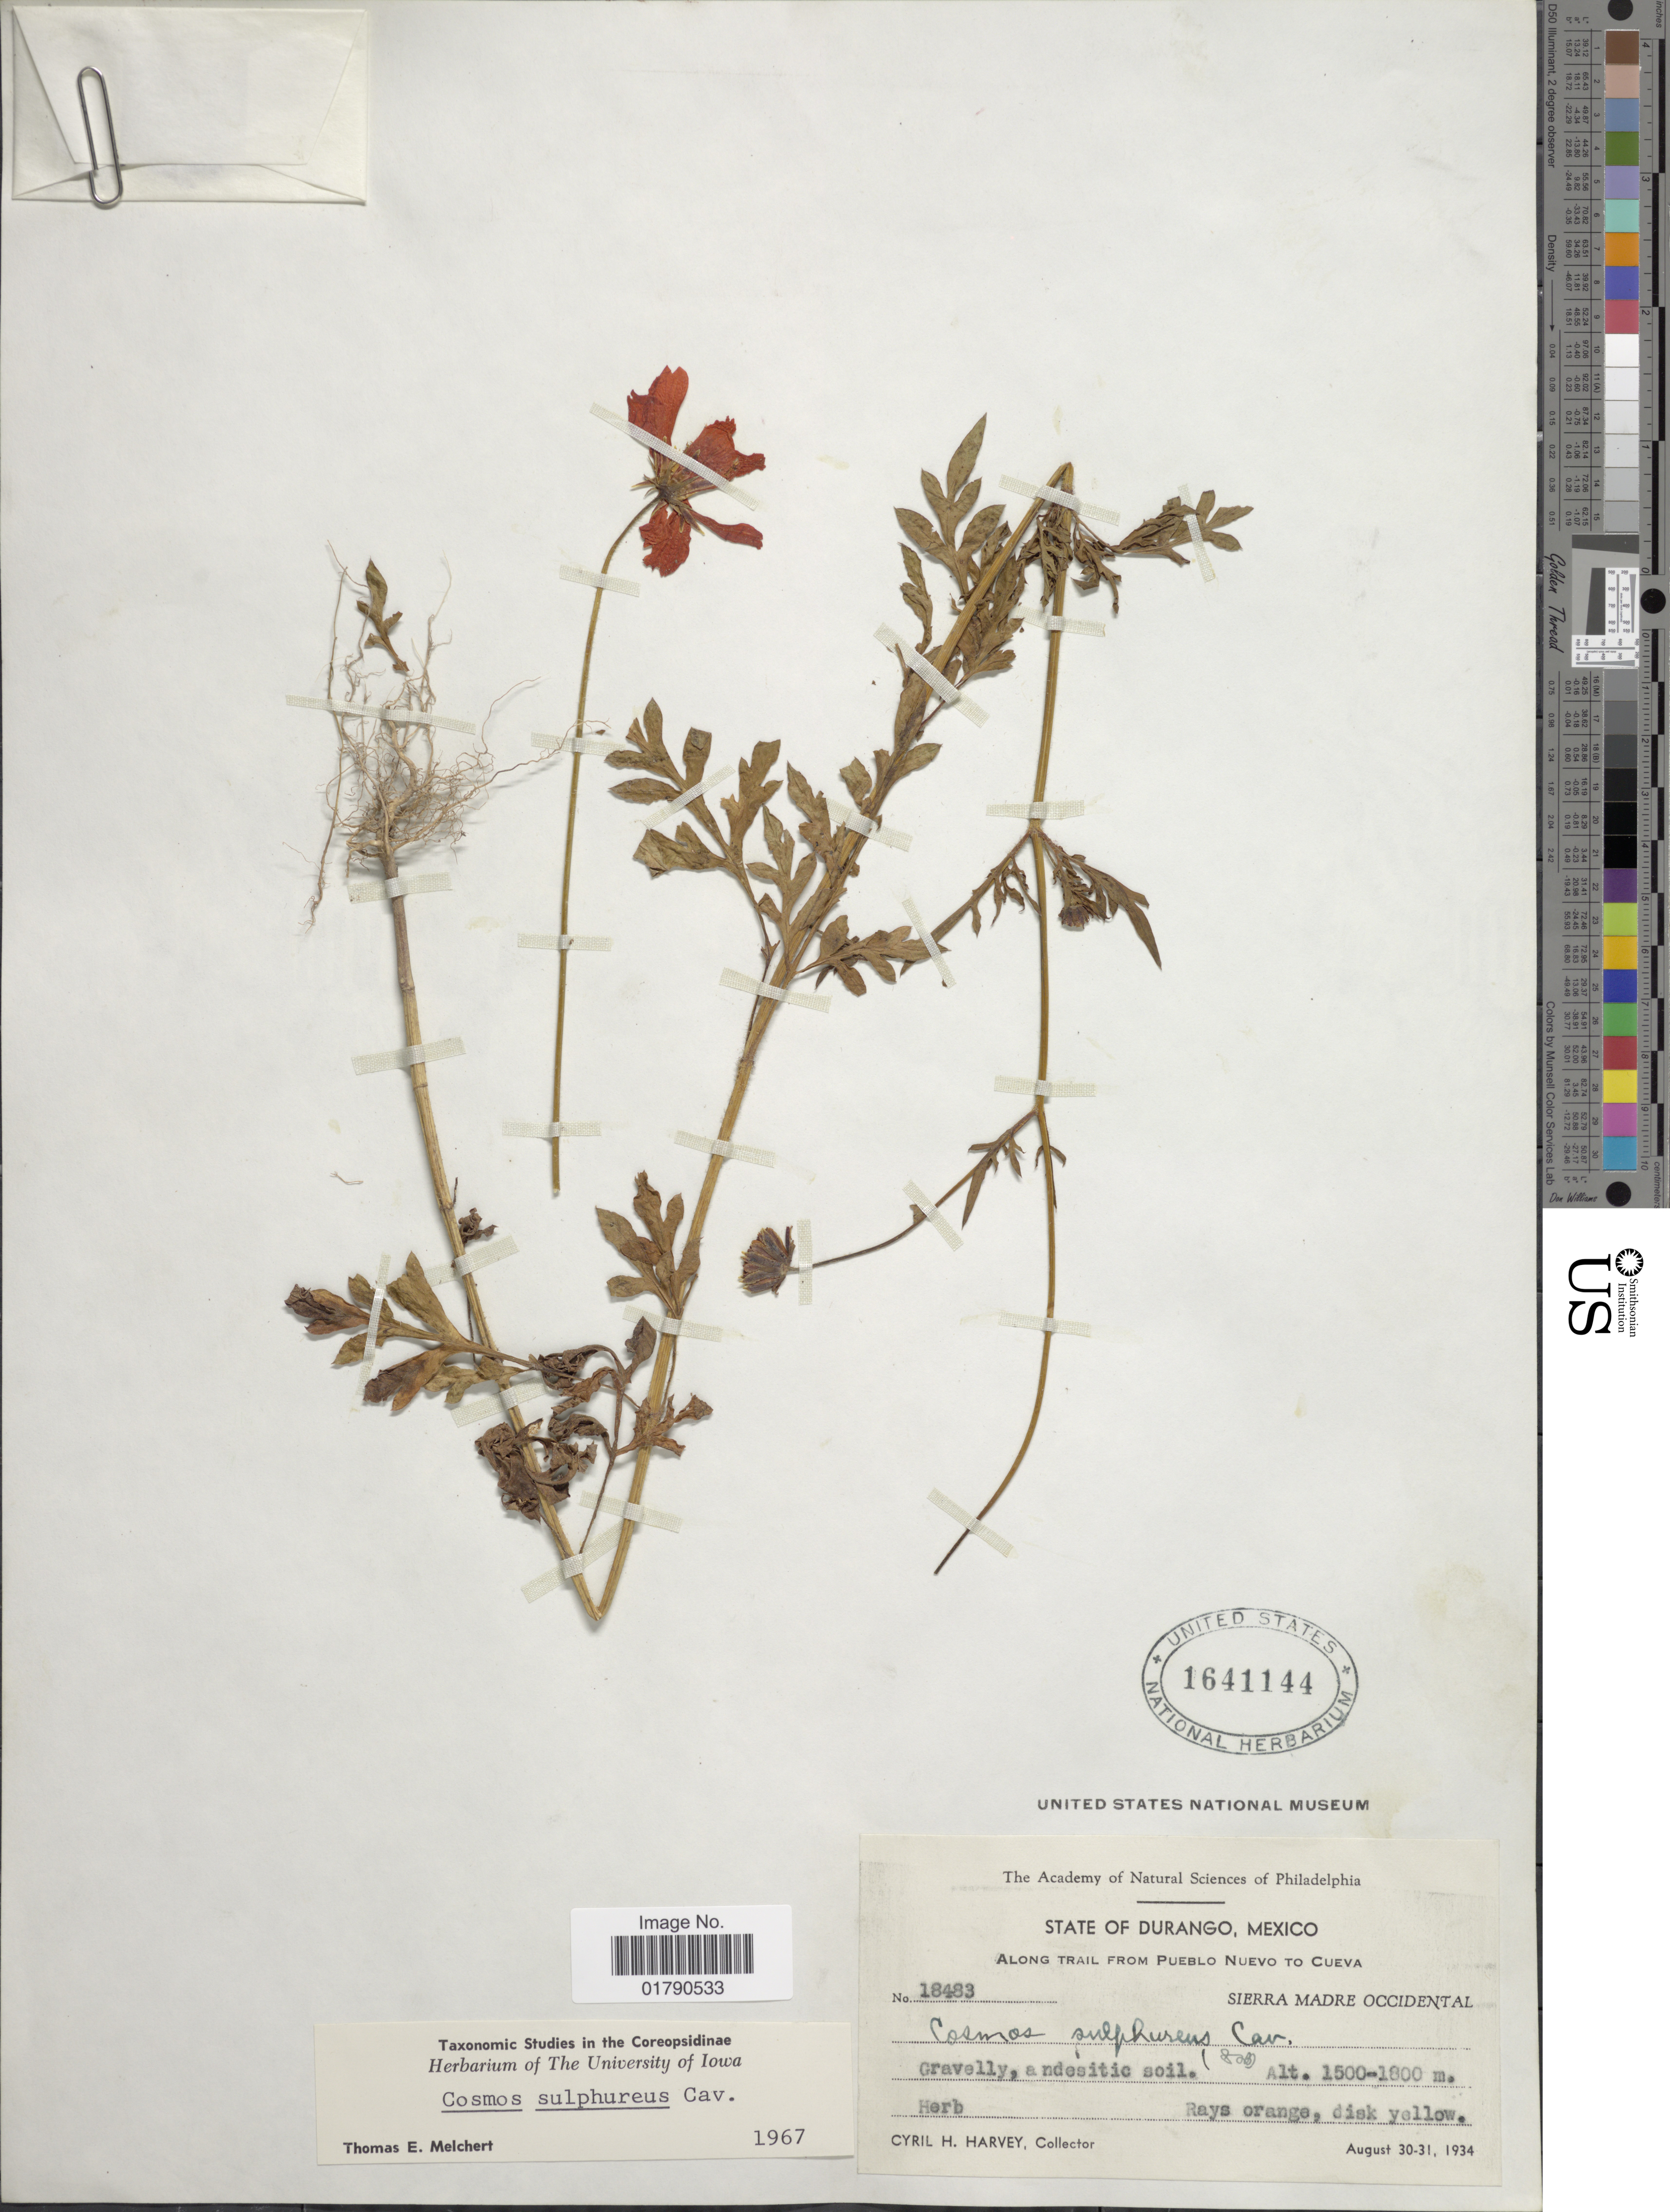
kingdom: Plantae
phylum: Tracheophyta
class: Magnoliopsida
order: Asterales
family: Asteraceae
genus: Cosmos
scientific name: Cosmos sulphureus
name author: Cav.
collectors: C. H. Harvey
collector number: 18483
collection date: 1934-08-30/1934-08-31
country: Mexico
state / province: Durango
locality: Along trail from Pueblo Nuevo to Cueva, Sierra Madre Occidental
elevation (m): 1500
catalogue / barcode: US 1641144